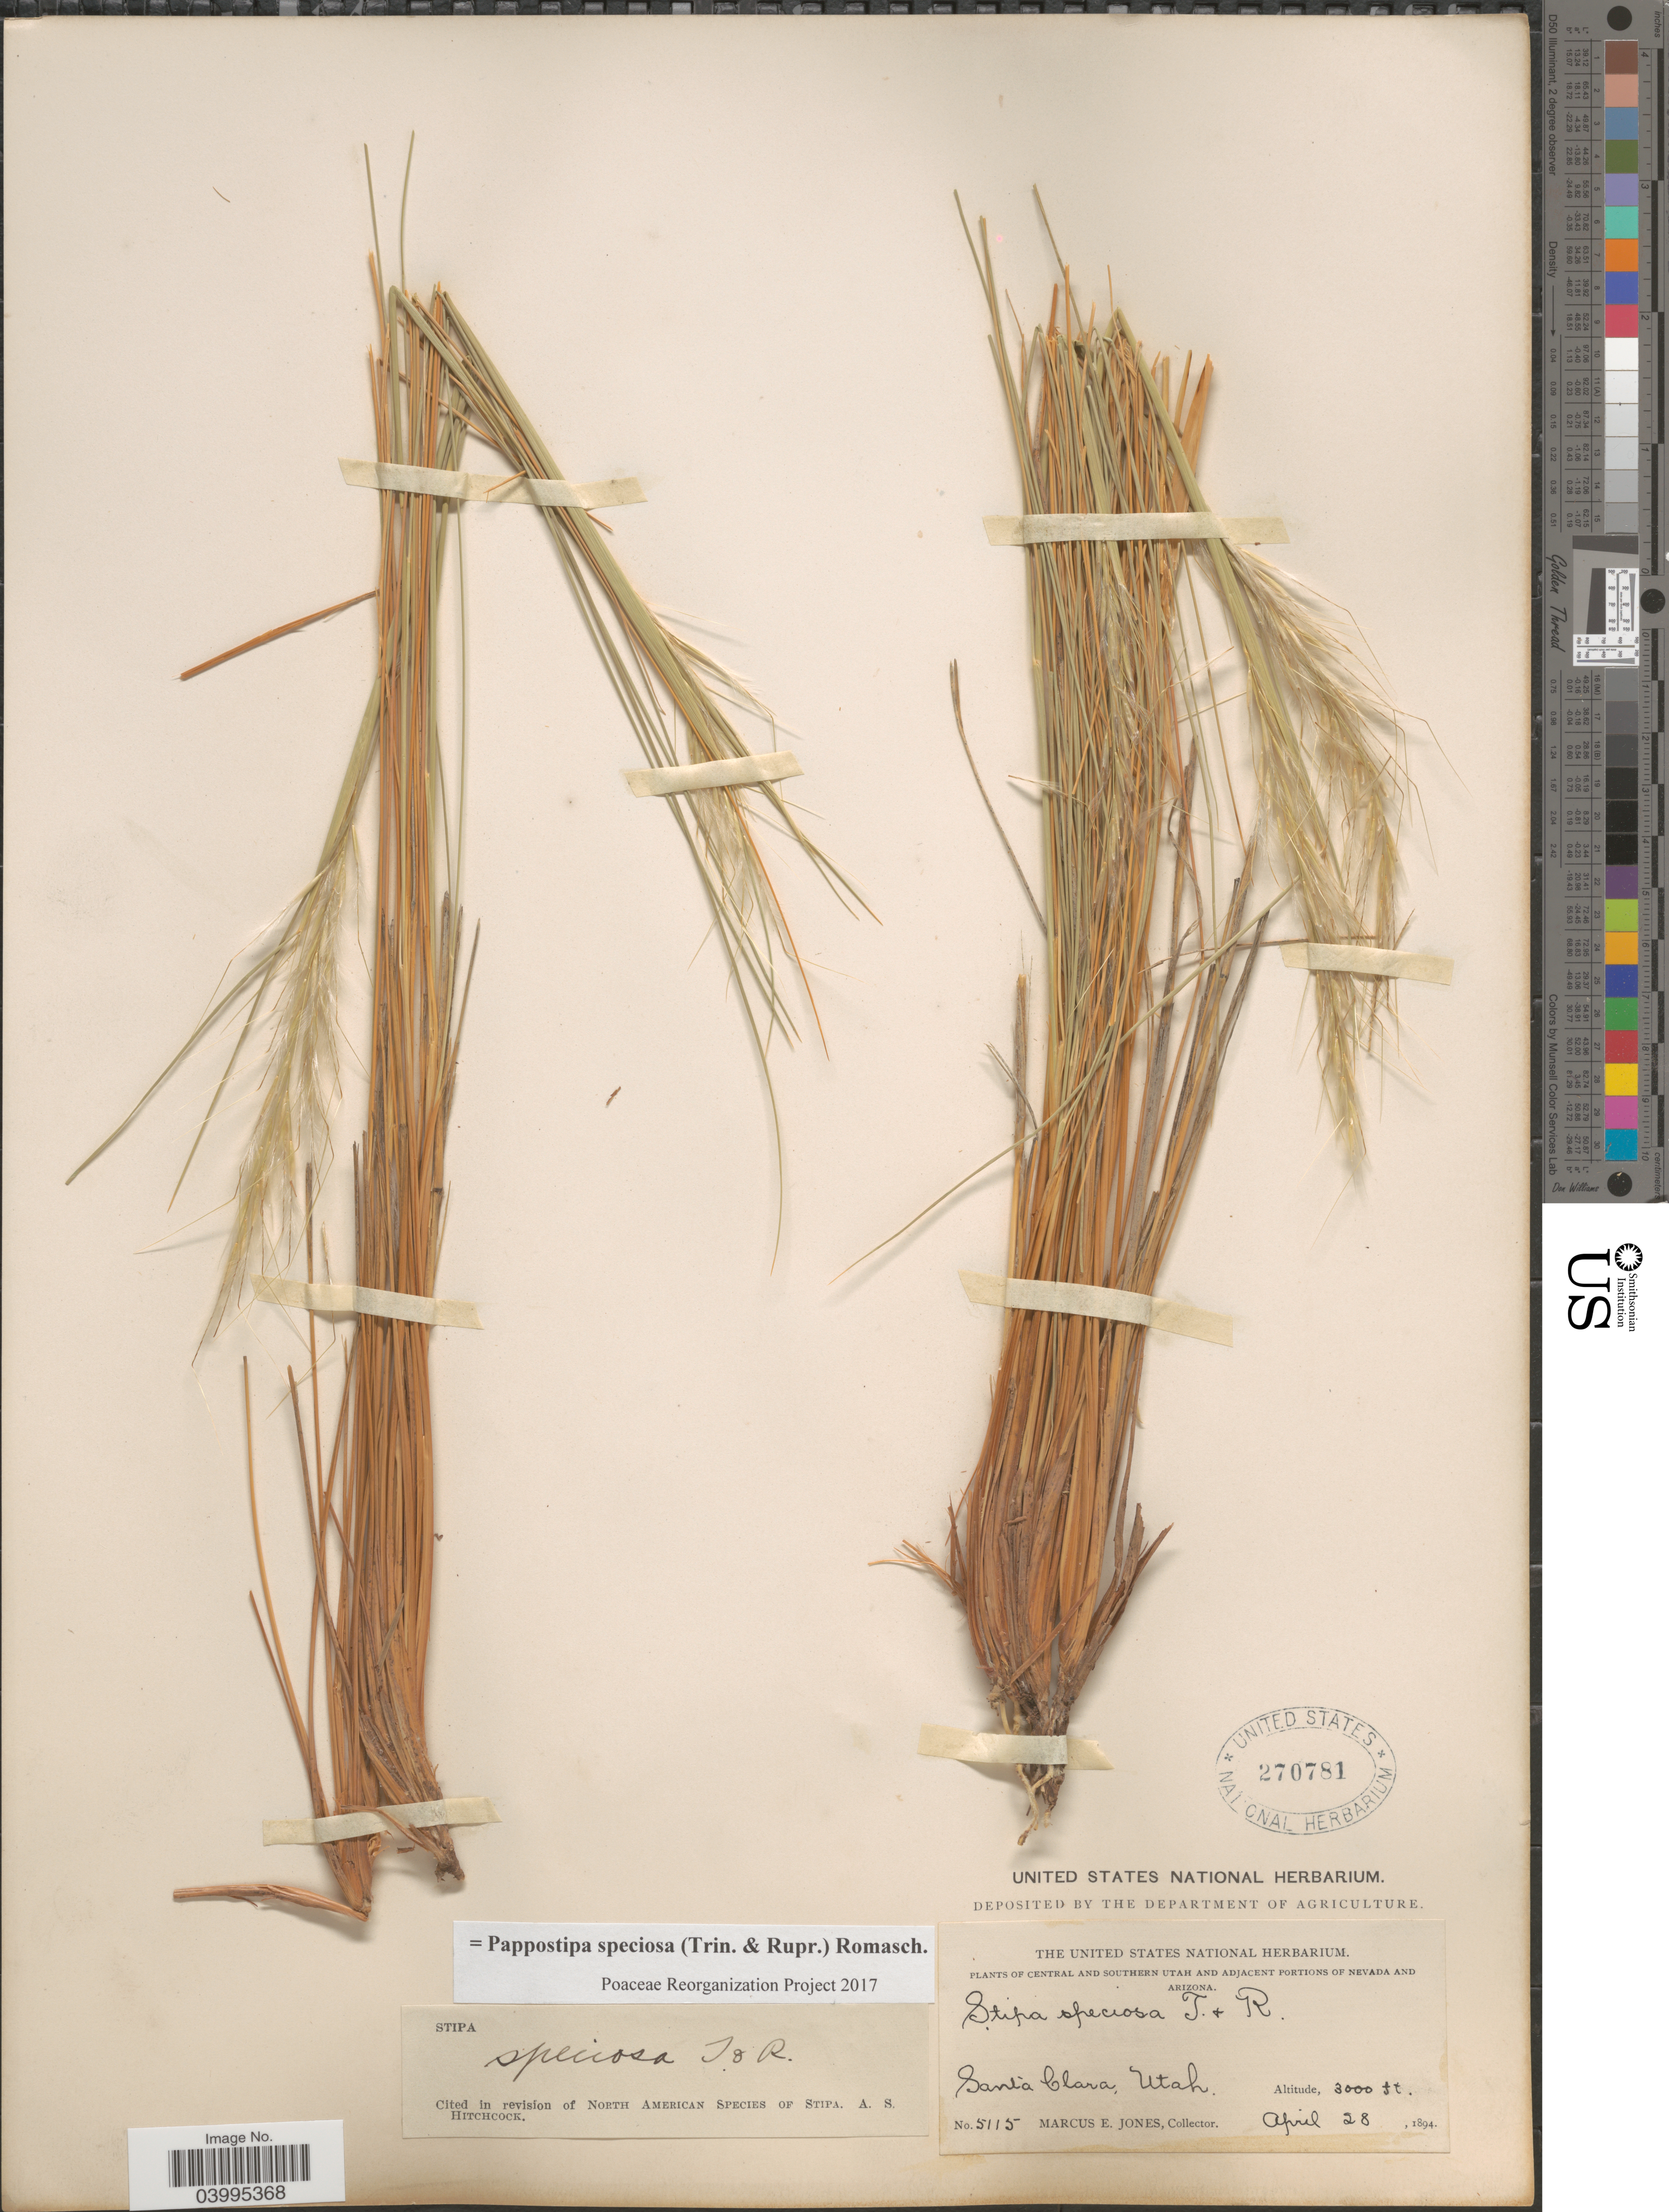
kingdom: Plantae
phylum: Tracheophyta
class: Liliopsida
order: Poales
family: Poaceae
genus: Pappostipa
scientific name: Pappostipa speciosa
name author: (Trin. & Rupr.) Romasch.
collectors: M. E. Jones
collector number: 5115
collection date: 1894-04-28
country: United States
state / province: Utah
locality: Central and Southern Utah. Santa Clara.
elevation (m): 914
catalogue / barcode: US 270781